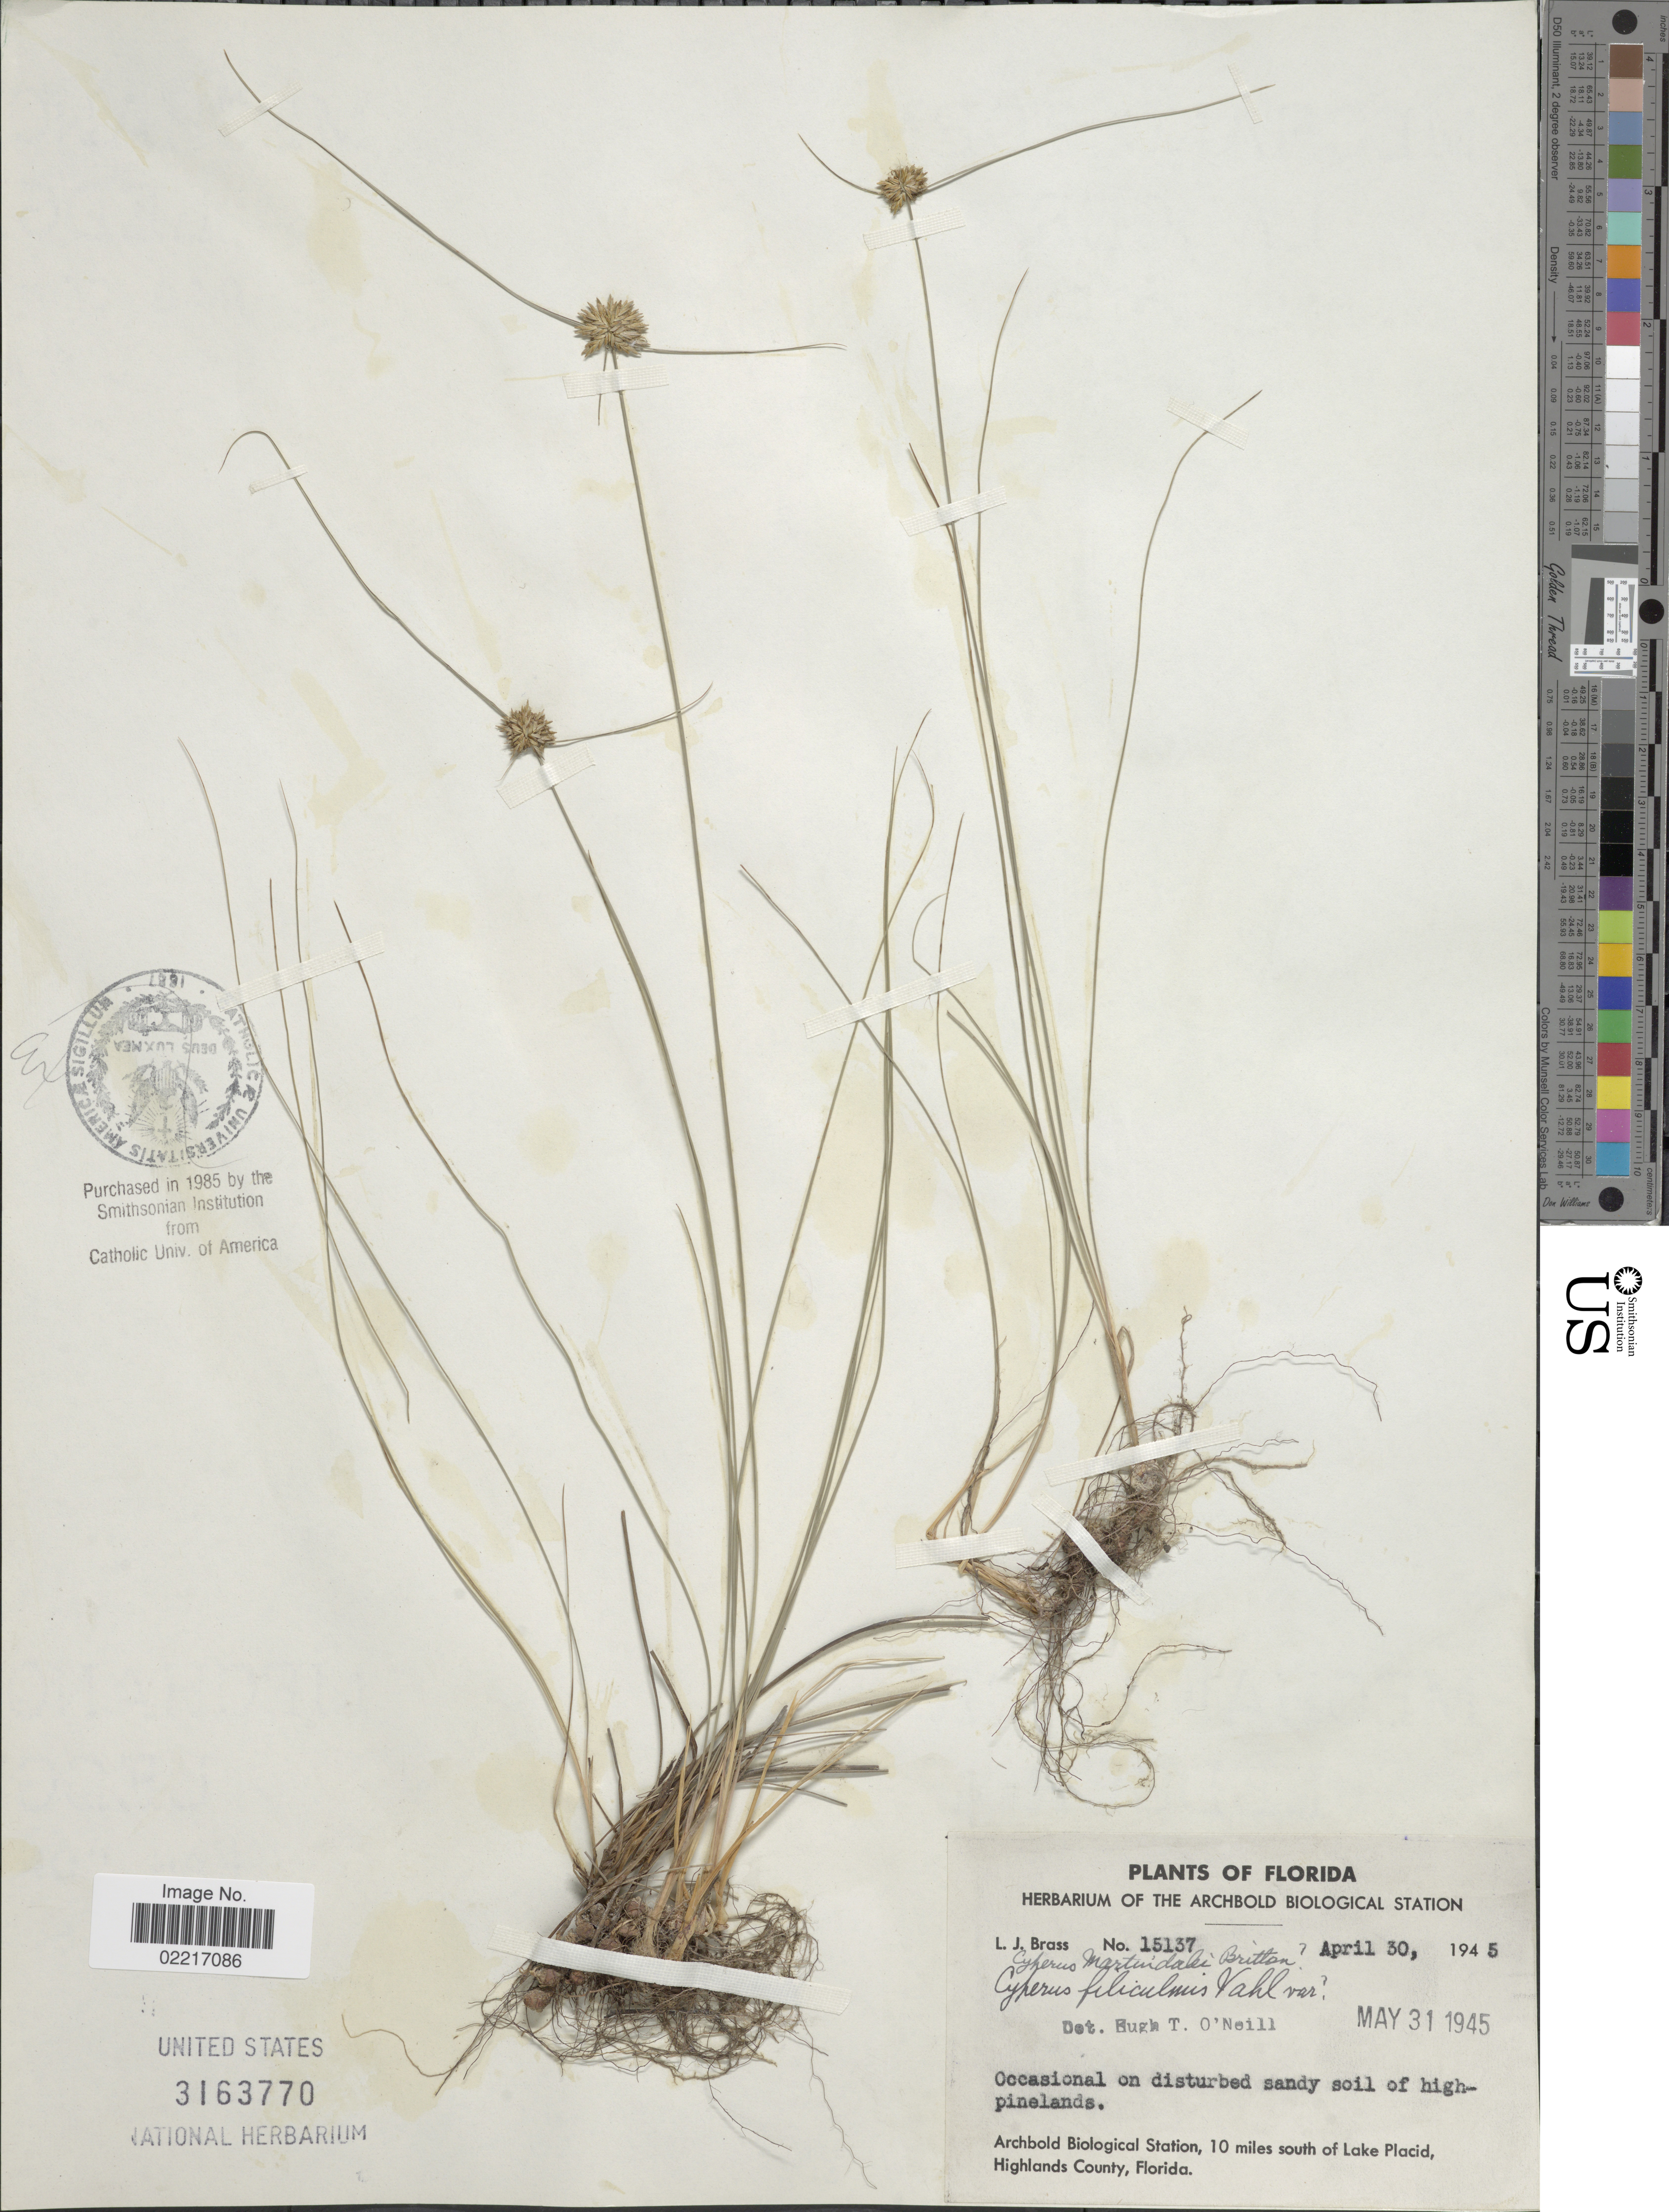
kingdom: Plantae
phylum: Tracheophyta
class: Liliopsida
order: Poales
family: Cyperaceae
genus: Cyperus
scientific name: Cyperus filiculmis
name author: Vahl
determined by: Strong, Mark T., (BOT), Smithsonian Institution - National Museum of Natural History (UNITED STATES)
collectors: L. J. Brass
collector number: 15137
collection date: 1945-04-30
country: United States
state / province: Florida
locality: On disturbed sandy soil of high-pinelands, Archbold Biological Station, 10 miles south of Lake Placid, Highlands County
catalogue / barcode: US 3163770